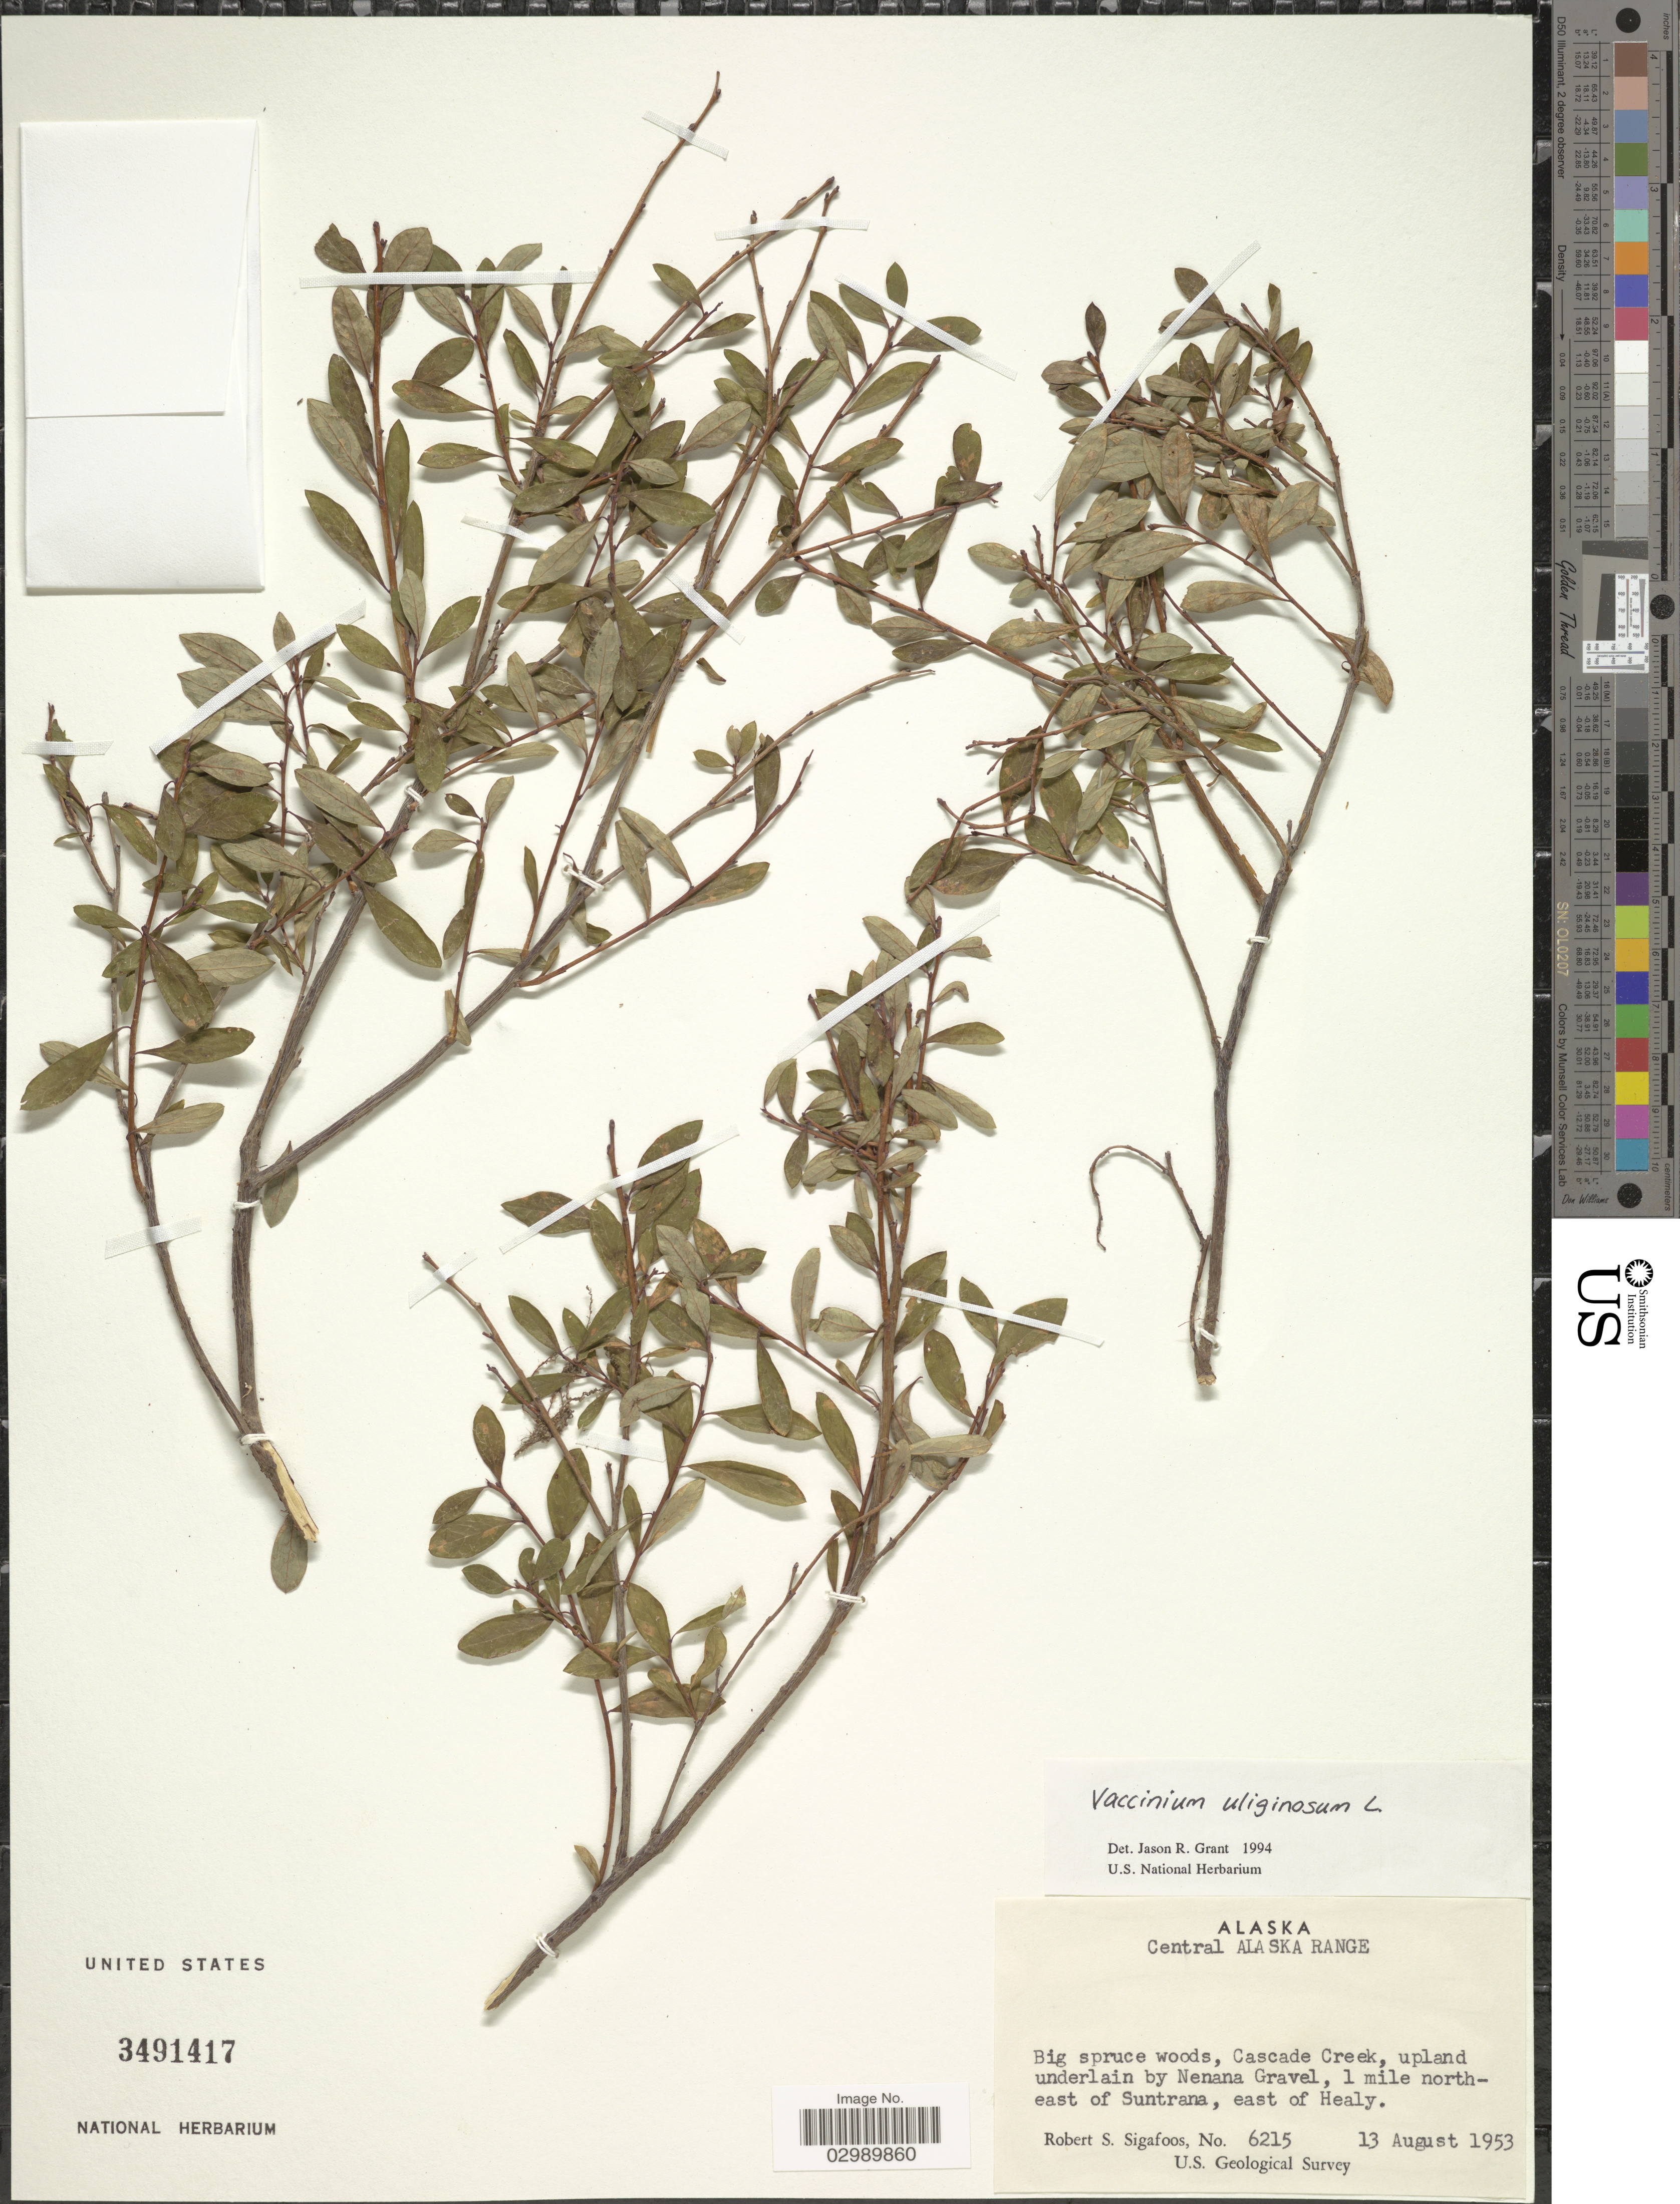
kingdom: Plantae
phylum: Tracheophyta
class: Magnoliopsida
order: Ericales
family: Ericaceae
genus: Vaccinium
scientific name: Vaccinium uliginosum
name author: L.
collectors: R. Sigafoos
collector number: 6215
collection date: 1953-08-13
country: United States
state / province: Alaska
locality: Central Alaska Range, Big spruce woods, Cascade Creek, upland underlain by Nenana Gravel, 1 mile northeast of Suntrana, east of Healy.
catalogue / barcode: US 3491417